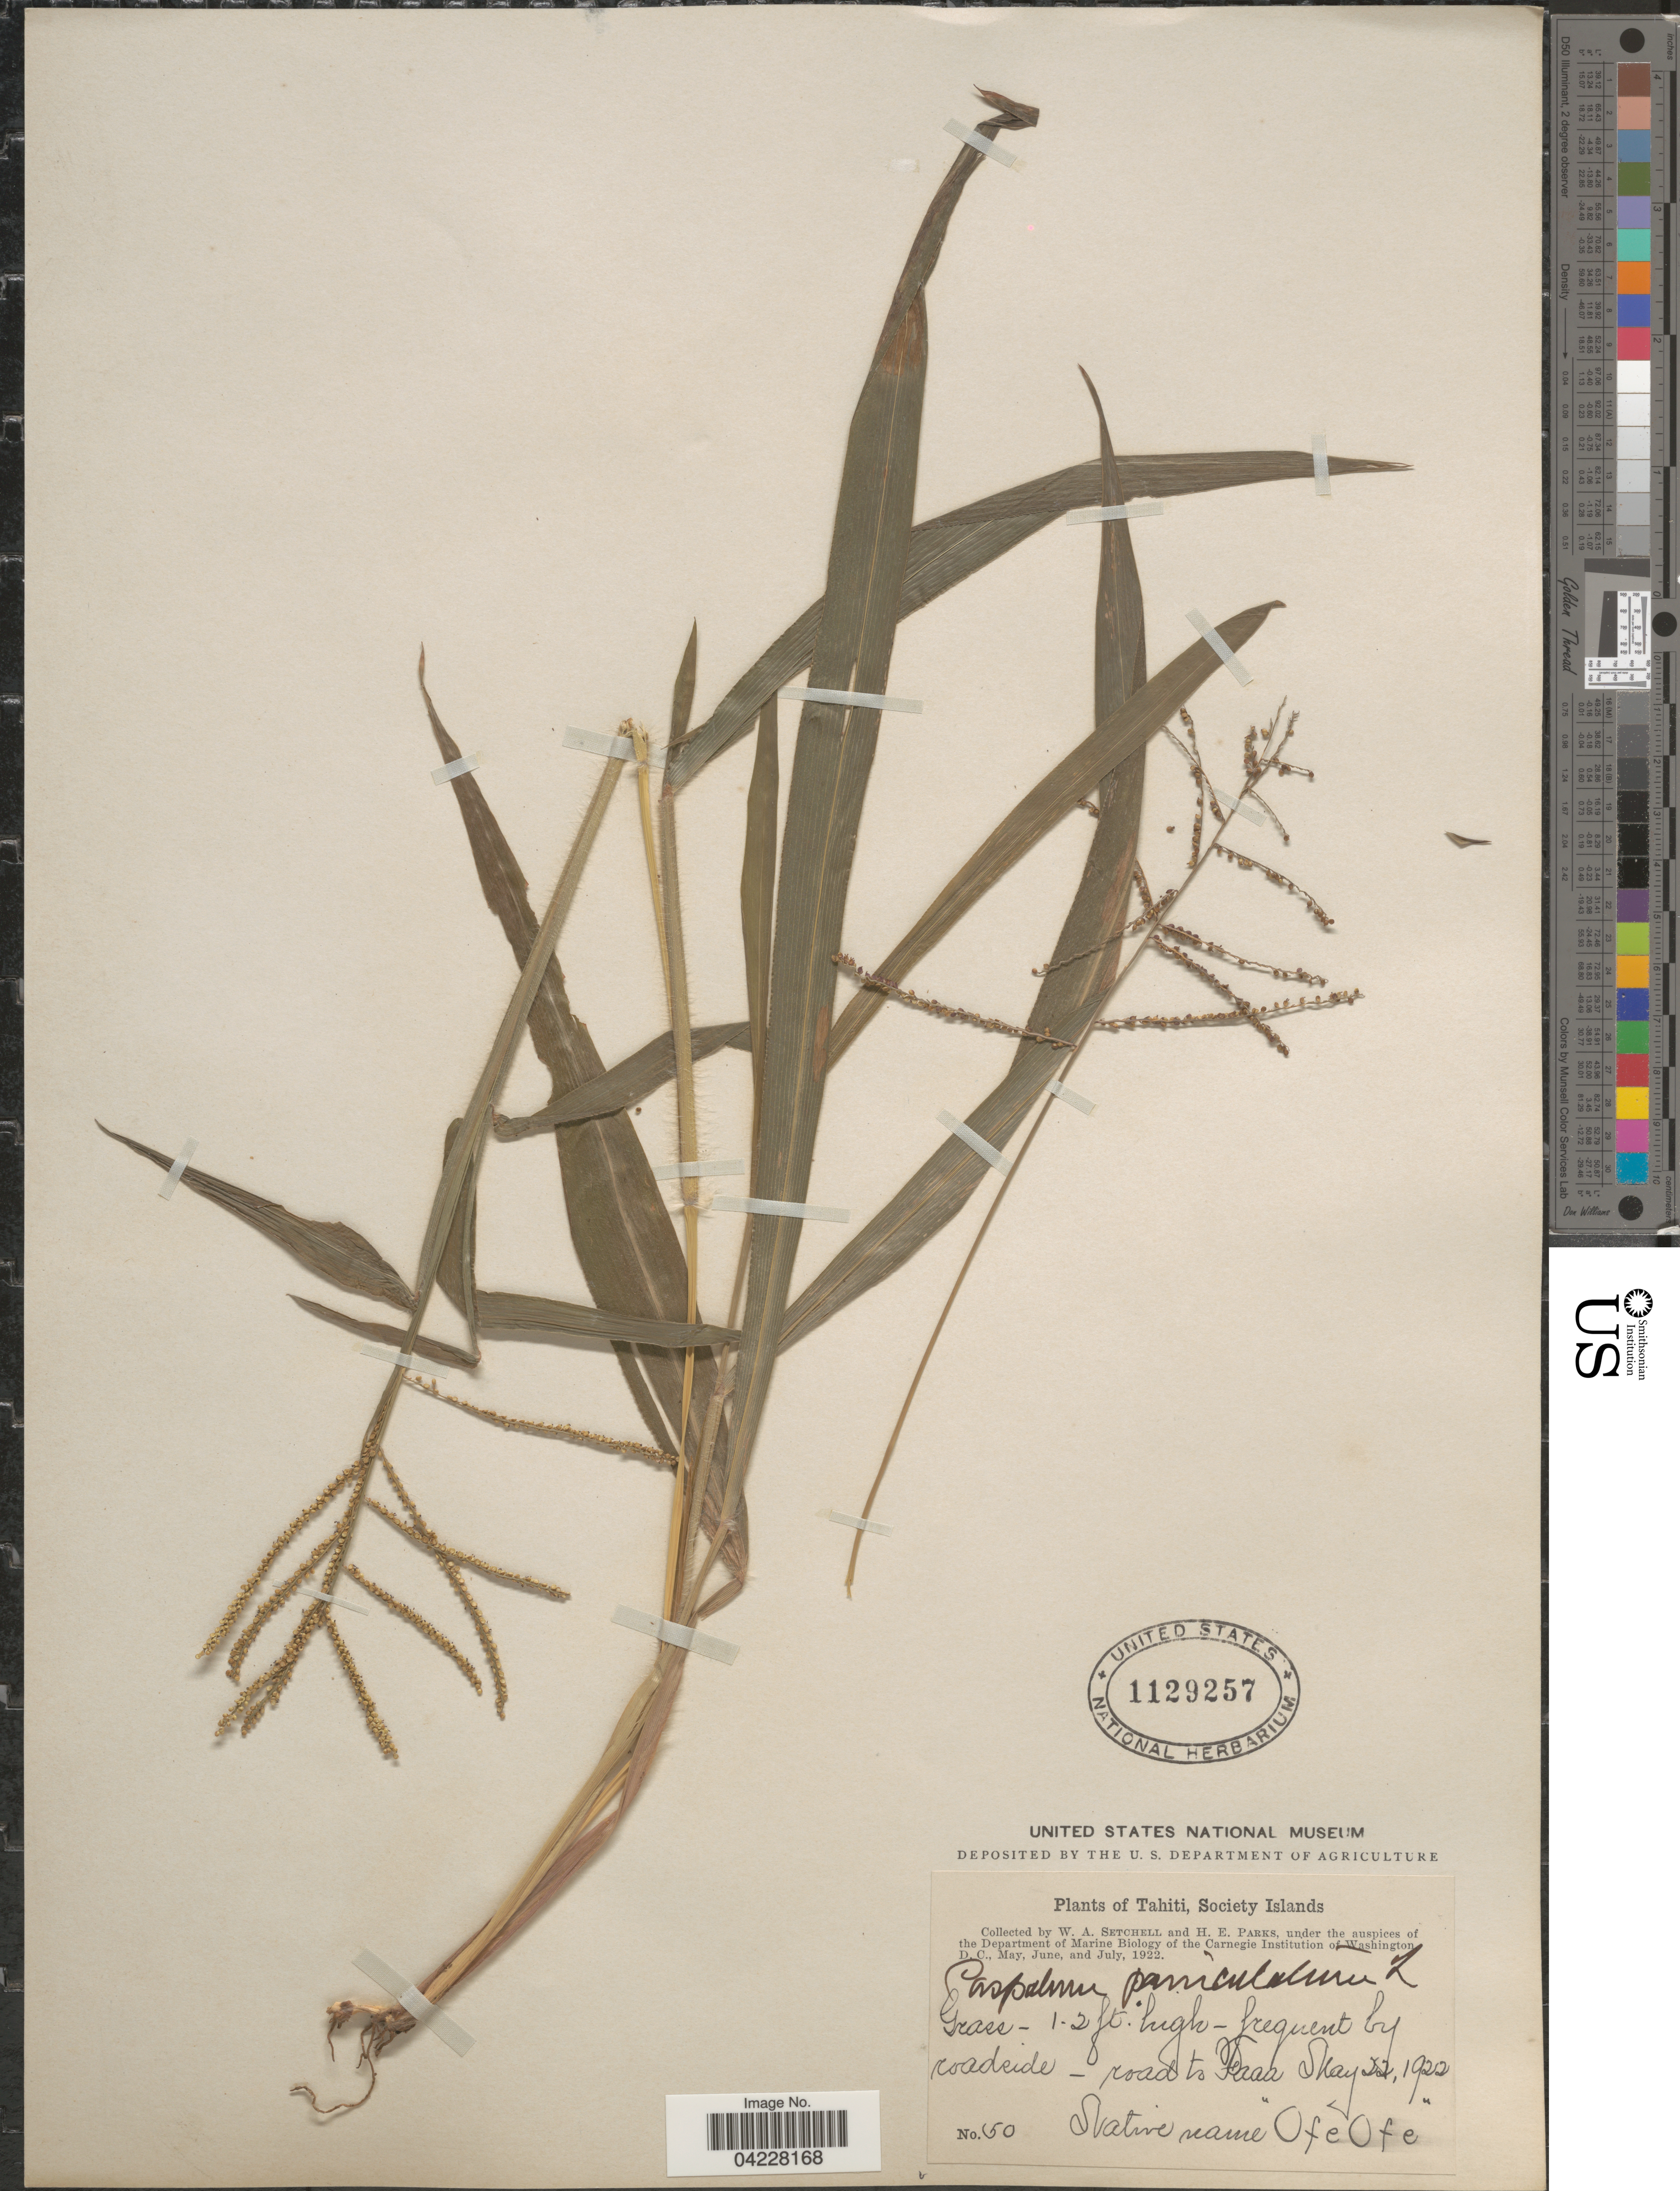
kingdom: Plantae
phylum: Tracheophyta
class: Liliopsida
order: Poales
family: Poaceae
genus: Paspalum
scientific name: Paspalum paniculatum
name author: L.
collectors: W. Setchell & H. E. Parks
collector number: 50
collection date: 1922-05-22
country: French Polynesia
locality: Tahiti, Society Islands. Frequent by roadside-road to Faaa.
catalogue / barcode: US 1129257